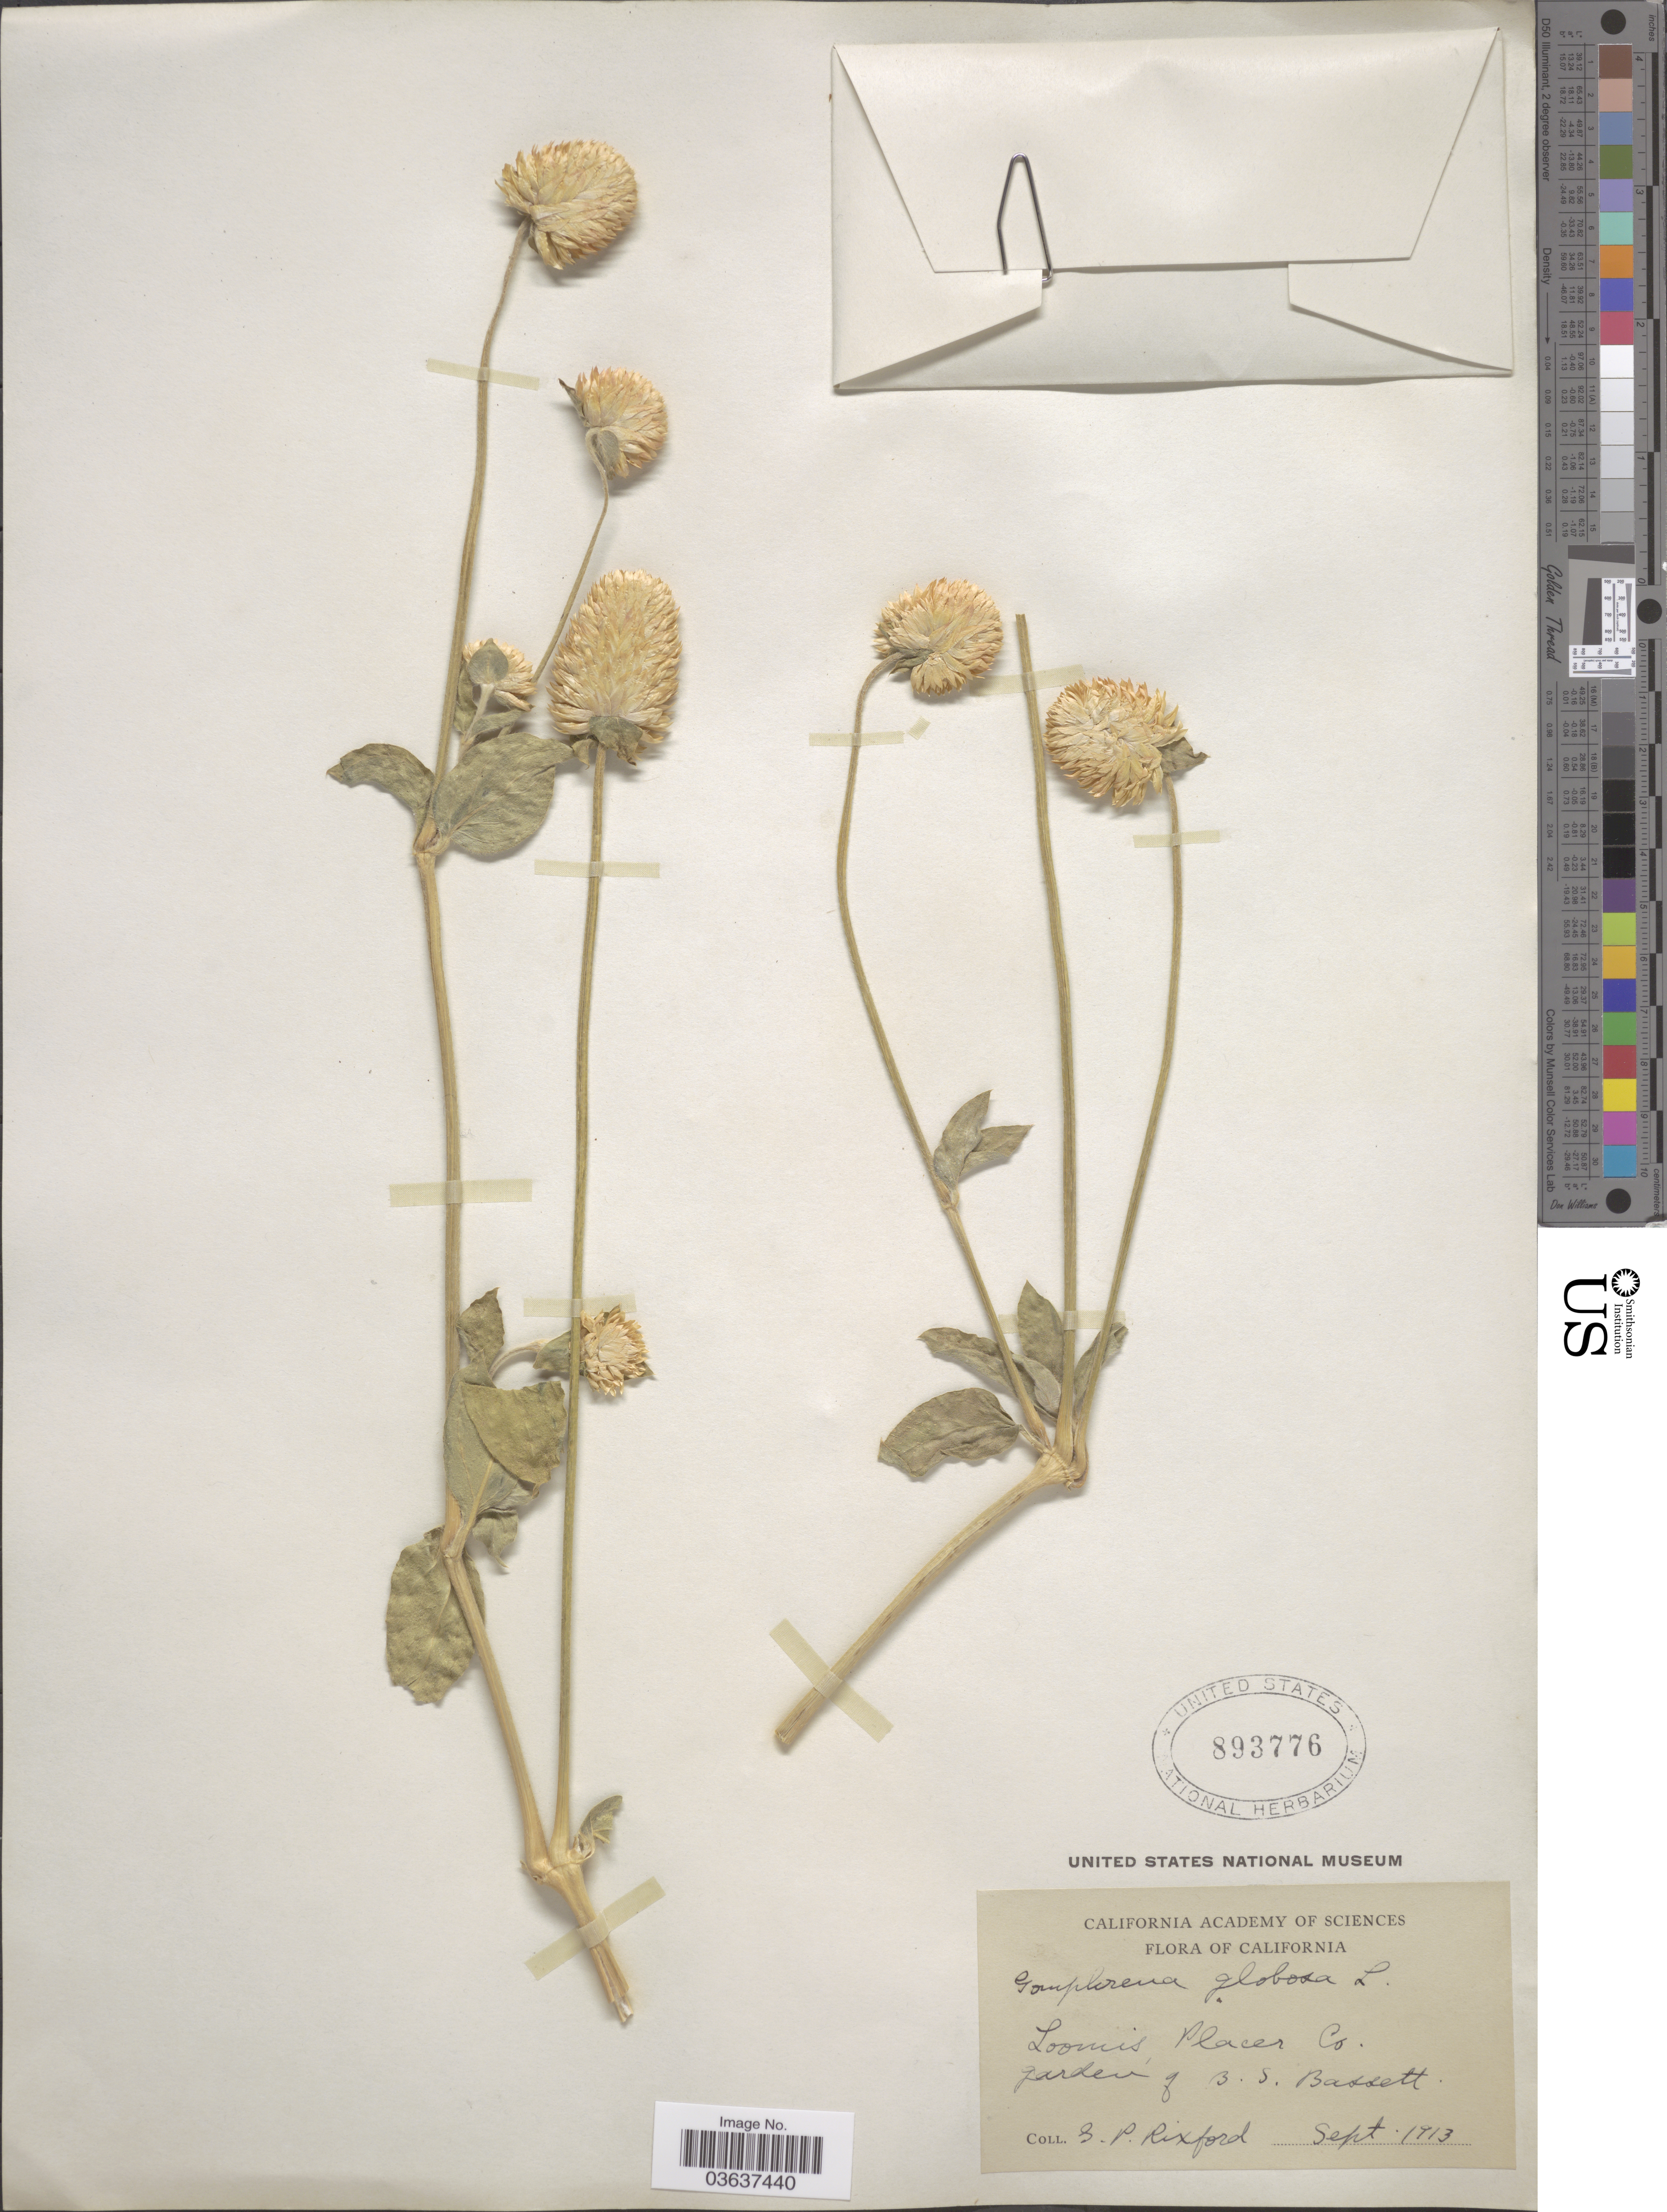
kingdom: Plantae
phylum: Tracheophyta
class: Magnoliopsida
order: Caryophyllales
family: Amaranthaceae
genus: Gomphrena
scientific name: Gomphrena globosa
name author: L.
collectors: S. Rixford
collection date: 1913-09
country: United States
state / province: California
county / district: Placer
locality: Loomis, Placer Co. garden of B. S. Bassett.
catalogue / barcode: US 893776